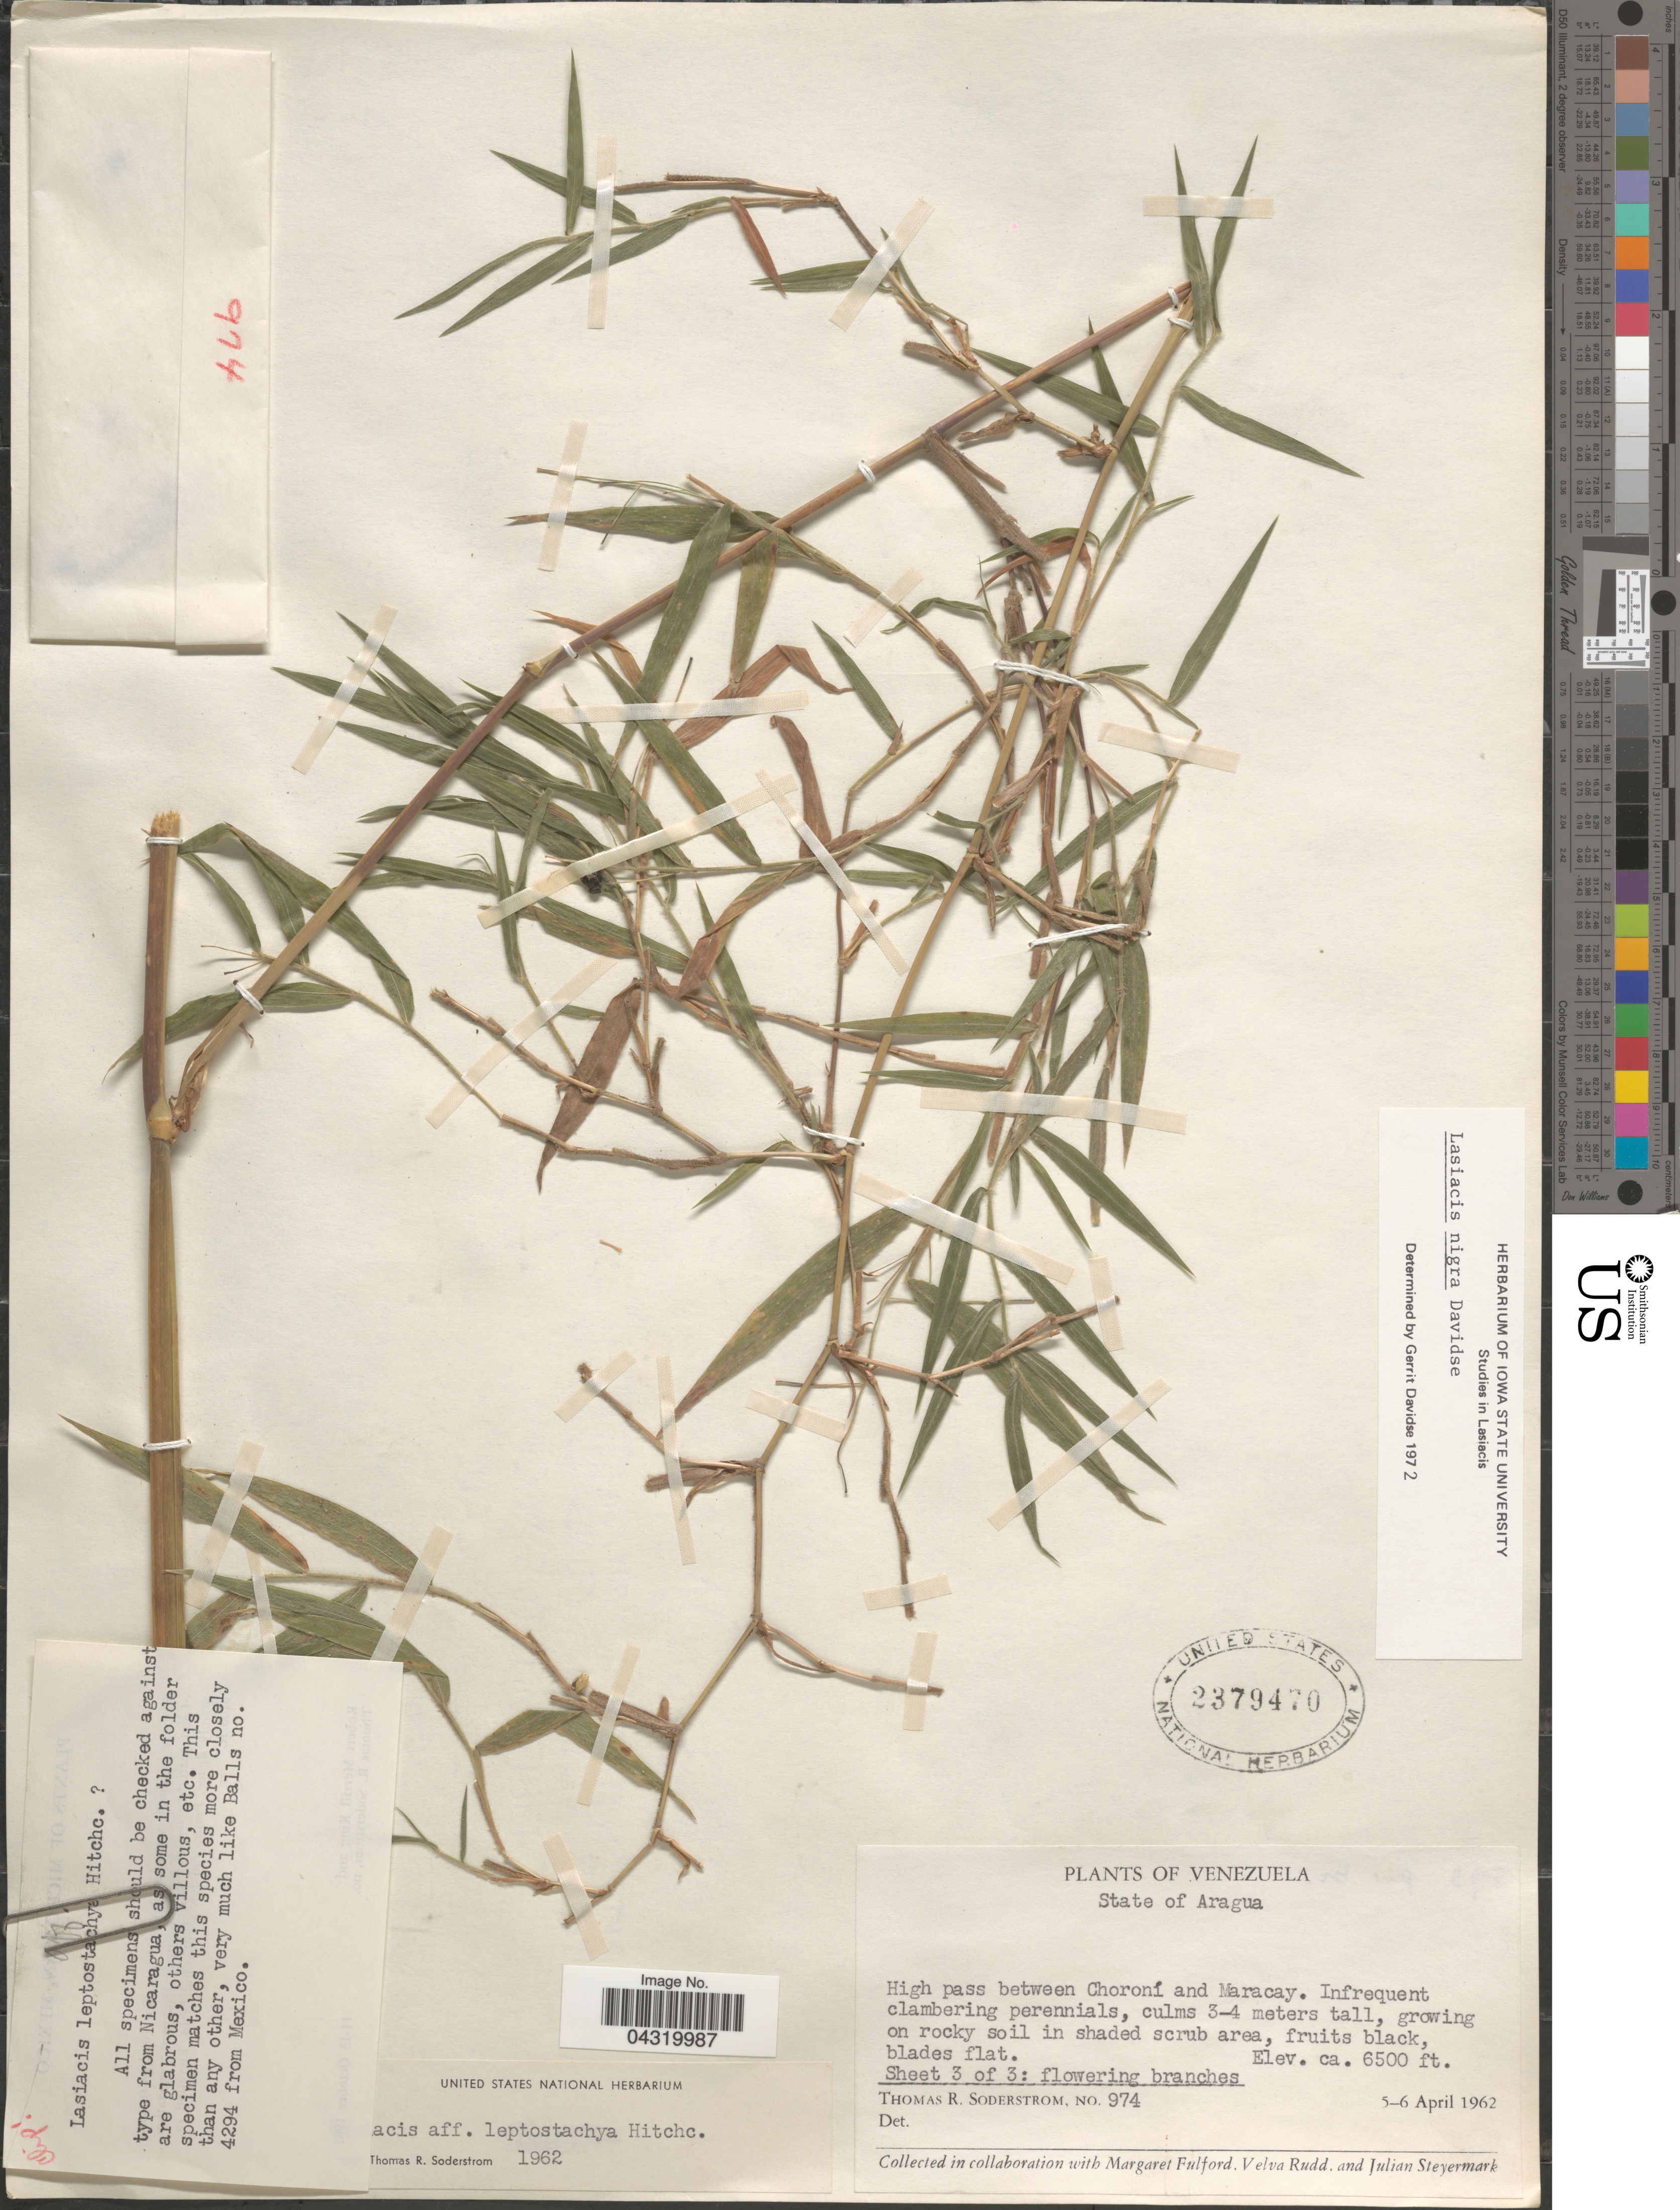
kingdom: Plantae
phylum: Tracheophyta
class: Liliopsida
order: Poales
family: Poaceae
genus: Lasiacis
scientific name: Lasiacis nigra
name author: Davidse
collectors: T. R. Soderstrom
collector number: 974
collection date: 1962-04-05/1962-04-06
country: Venezuela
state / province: Aragua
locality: High pass between Choroní and Maracay.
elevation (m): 1981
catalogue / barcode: US 2379470